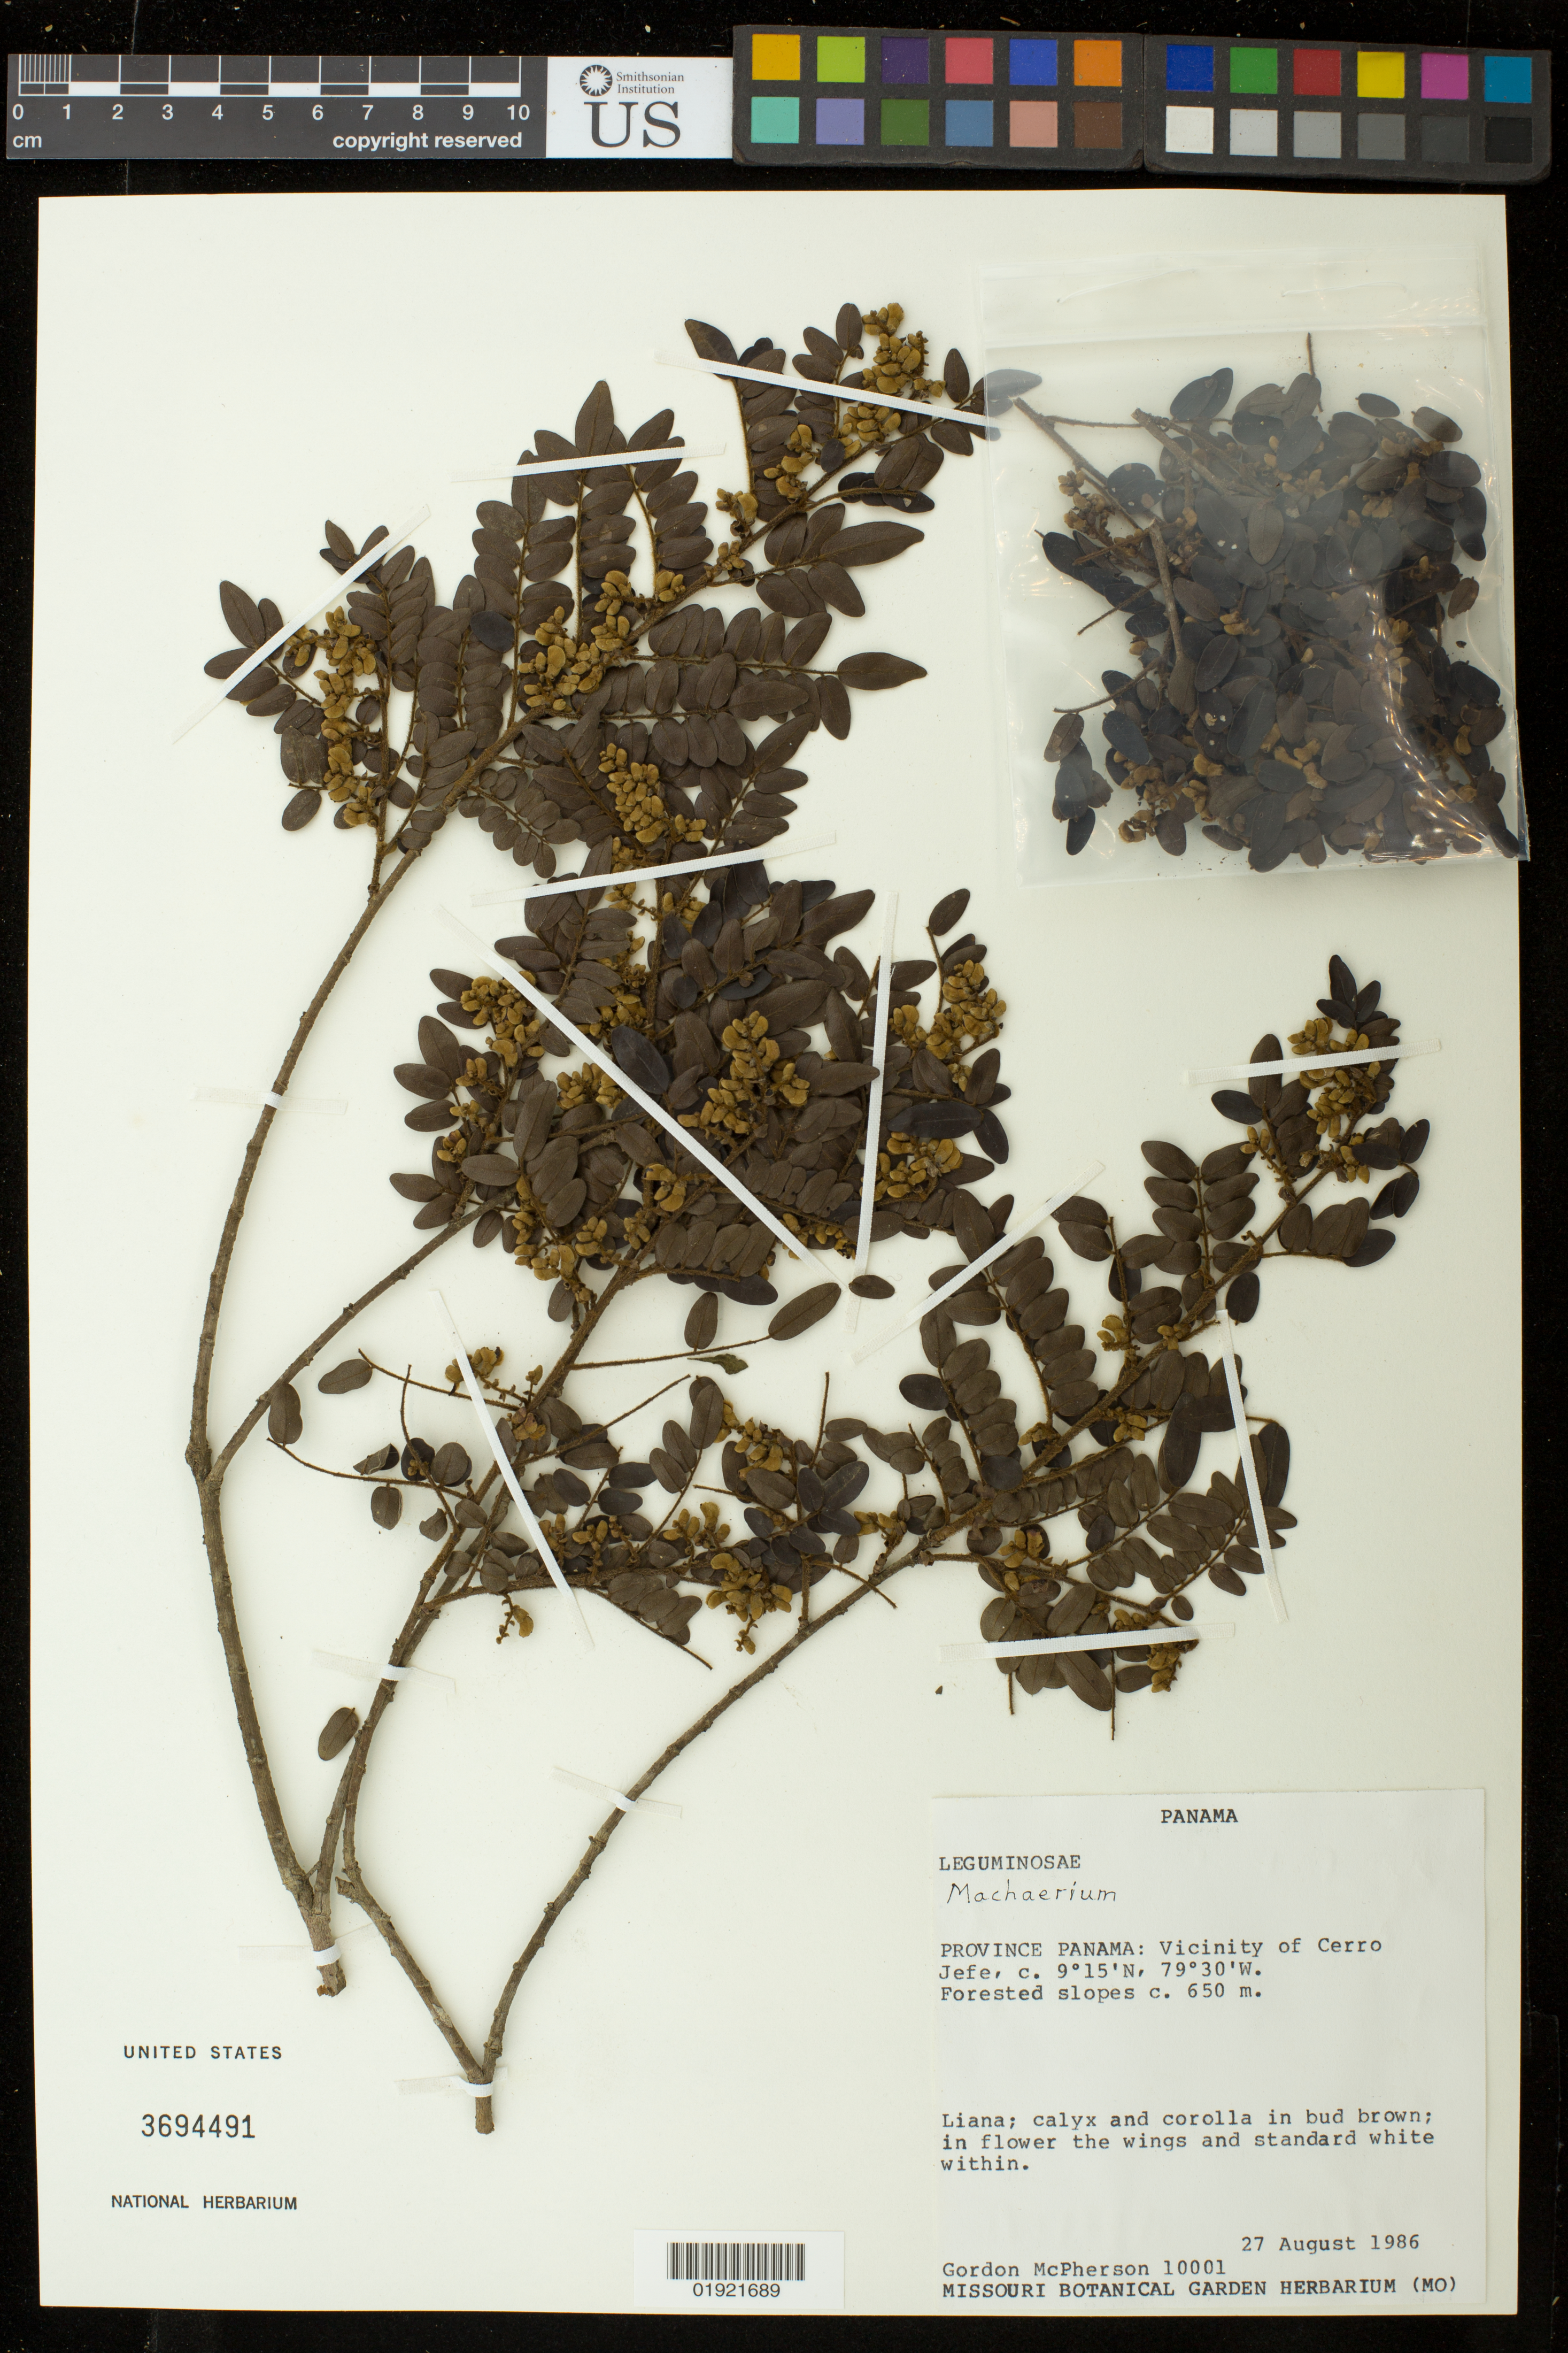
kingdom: Plantae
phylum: Tracheophyta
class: Magnoliopsida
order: Fabales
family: Fabaceae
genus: Machaerium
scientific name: Machaerium sp.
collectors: G. D. McPherson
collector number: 10001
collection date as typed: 27 August 1986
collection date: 1986-08-27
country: Panama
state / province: Panamá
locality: Vicinity of Cerro Jefe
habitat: forested slopes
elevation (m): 650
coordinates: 9 15 0 N, 79 30 0 W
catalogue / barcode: US 3694491